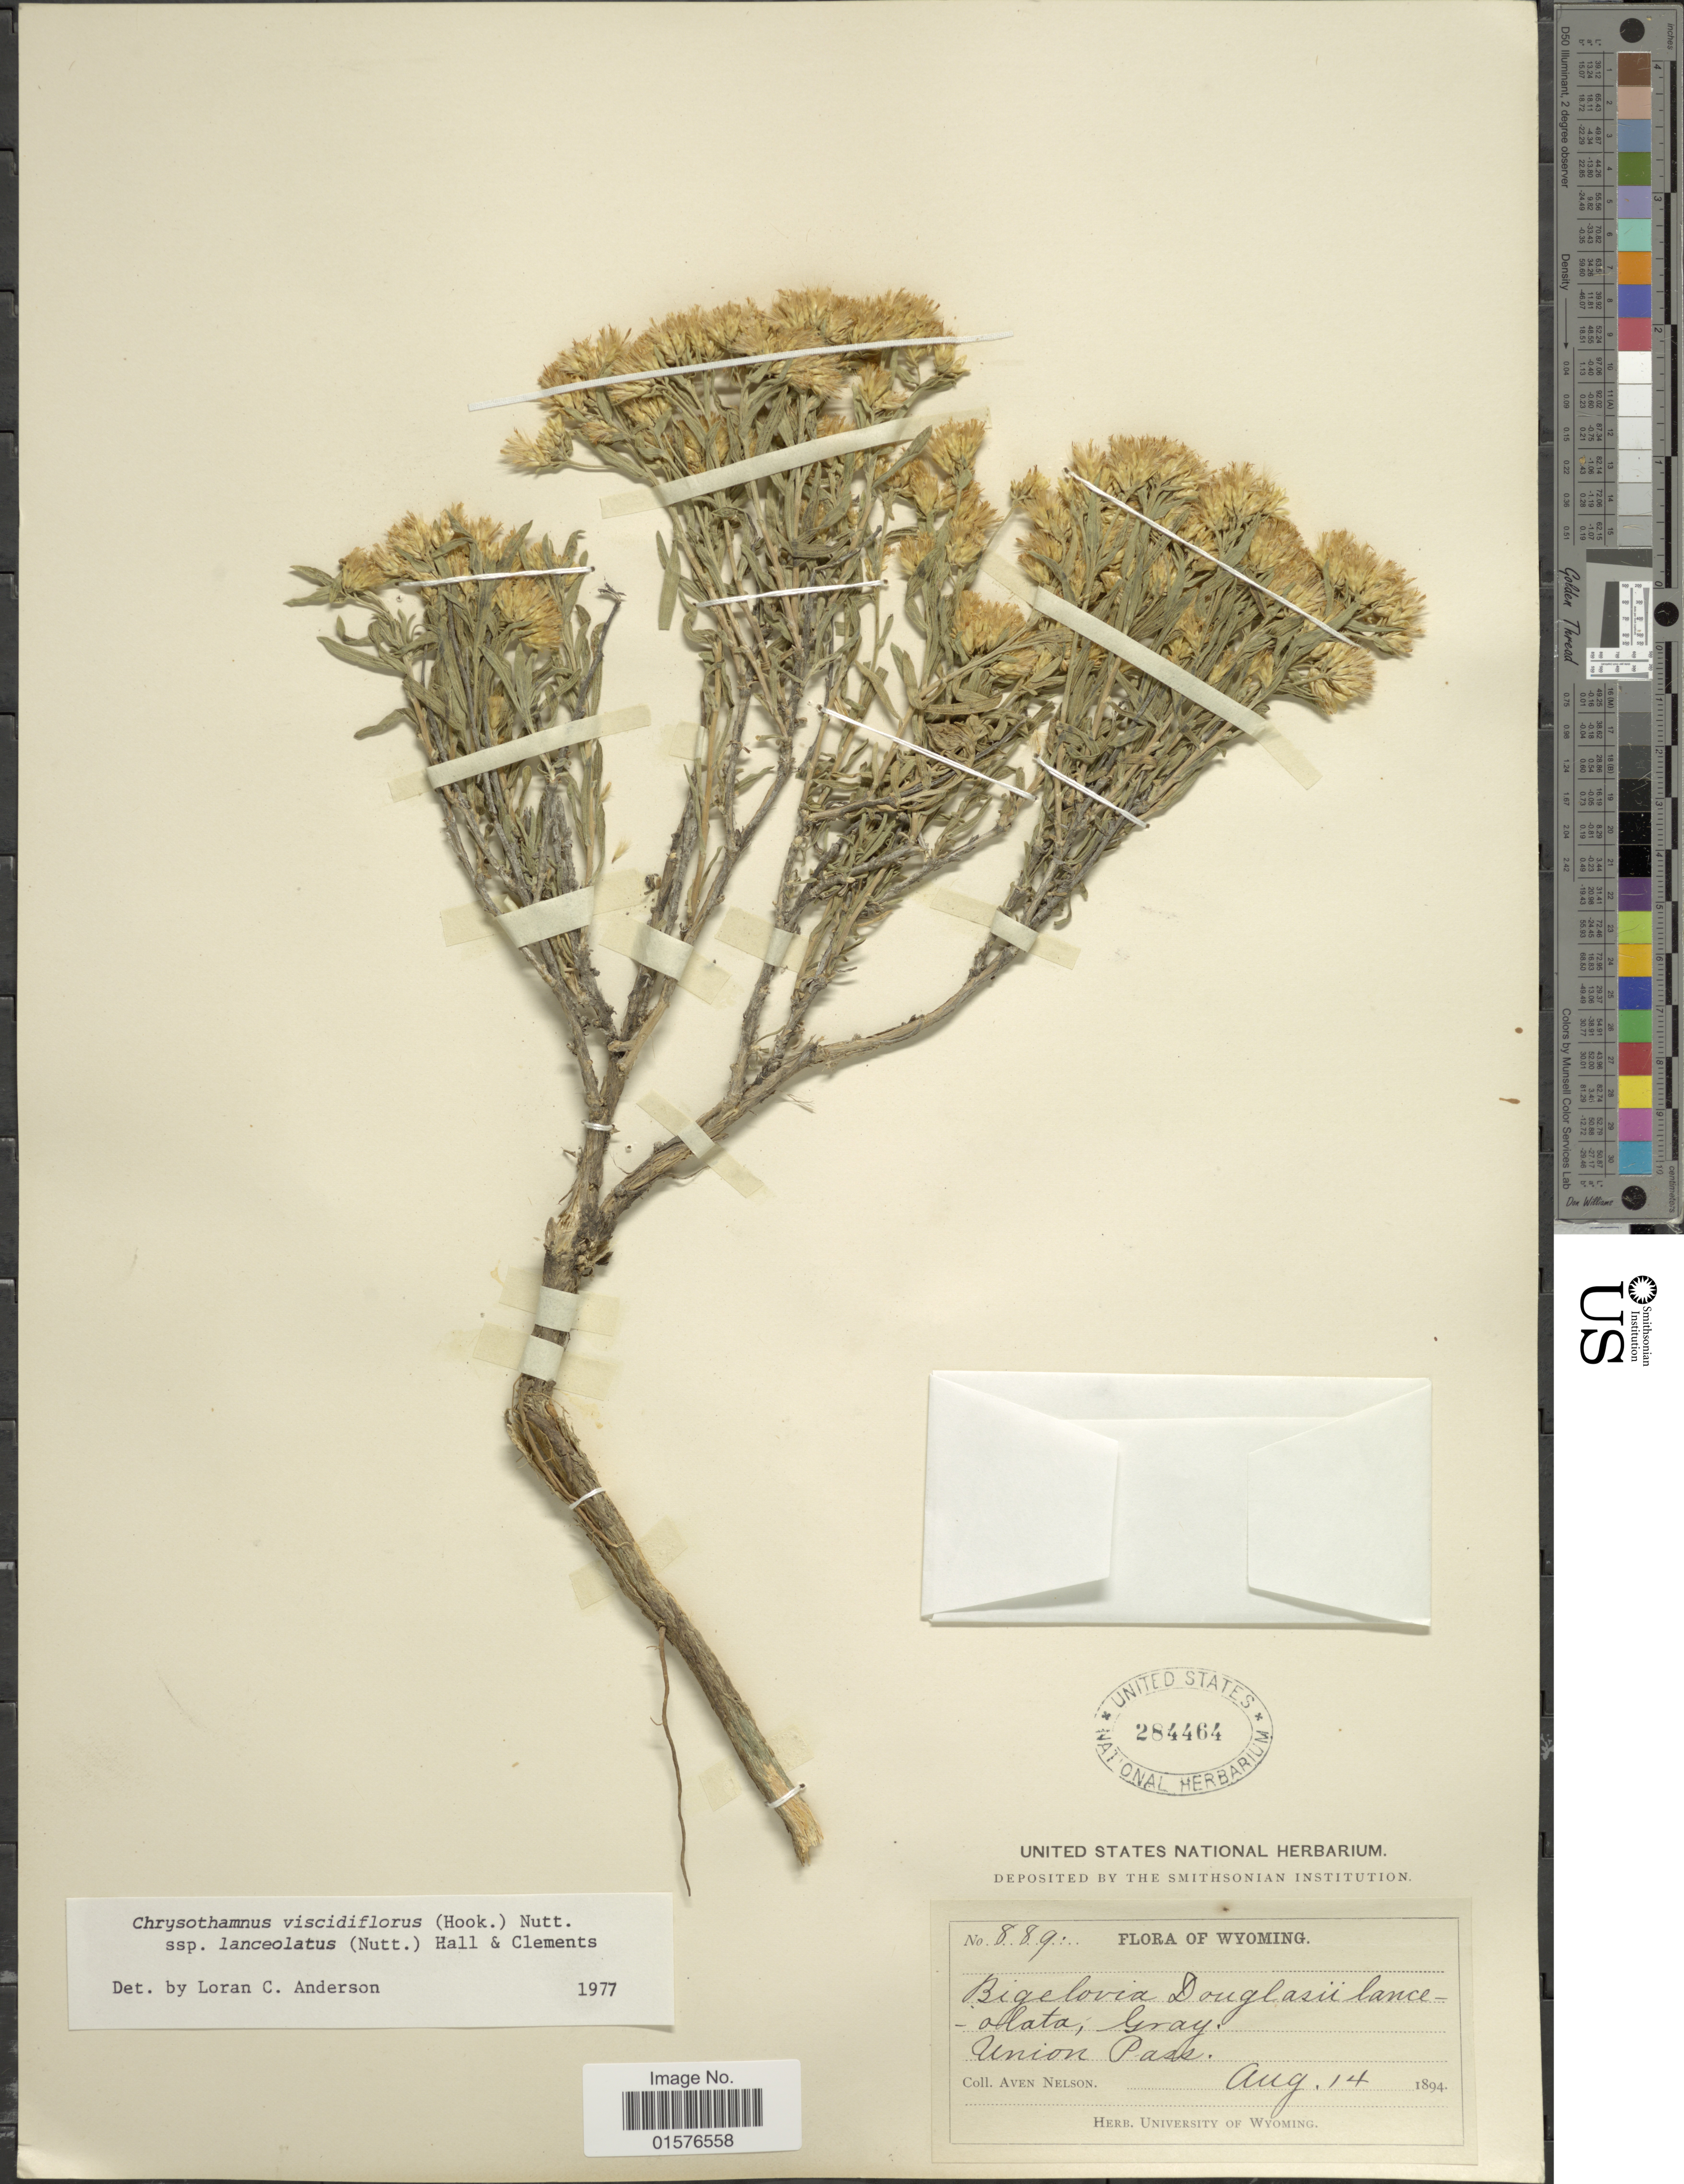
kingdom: Plantae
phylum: Tracheophyta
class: Magnoliopsida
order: Asterales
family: Asteraceae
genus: Chrysothamnus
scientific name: Chrysothamnus viscidiflorus subsp. lanceolatus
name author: (Nutt.) H.M. Hall & Clem.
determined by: Urbatsch, Lowell E., Curator (LSU), Louisiana State University (UNITED STATES)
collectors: A. Nelson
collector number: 889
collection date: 1894-08-14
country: United States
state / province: Wyoming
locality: Union Pass.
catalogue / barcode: US 284464